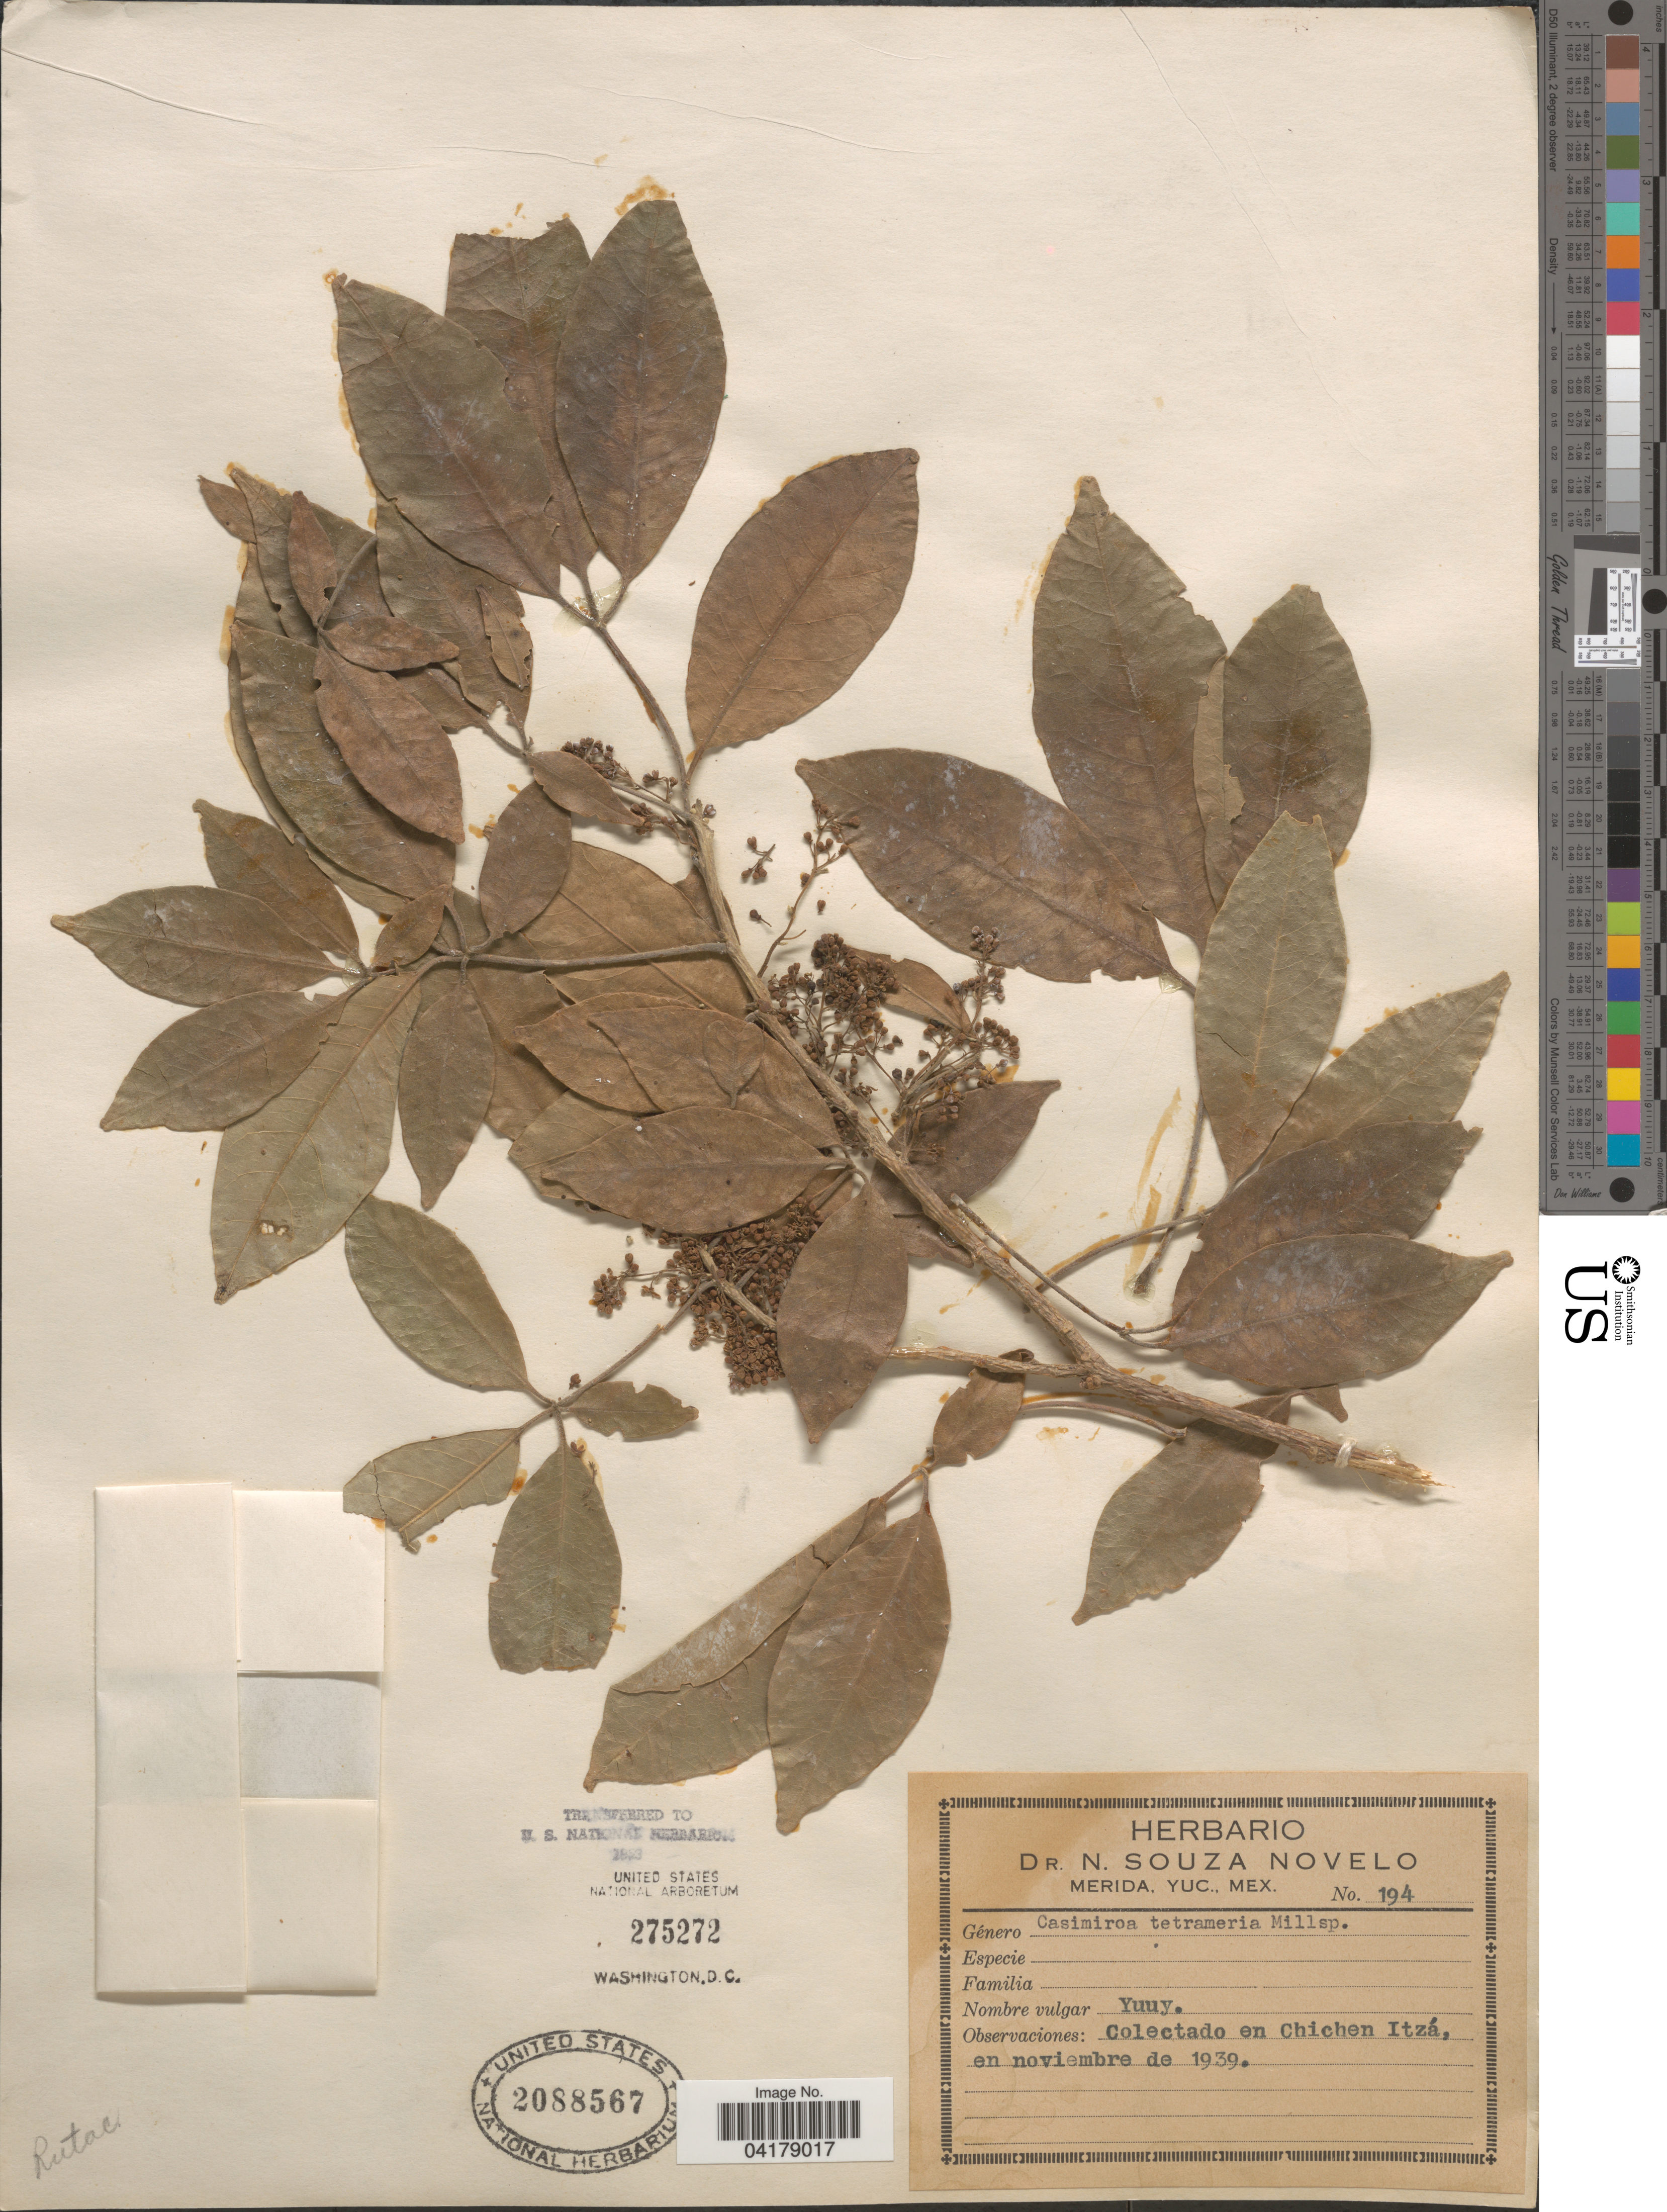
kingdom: Plantae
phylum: Tracheophyta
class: Magnoliopsida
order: Sapindales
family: Rutaceae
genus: Casimiroa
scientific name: Casimiroa tetrameria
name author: Millsp.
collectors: N. Souza Novelo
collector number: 194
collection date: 1939-11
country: Mexico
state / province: Yucatán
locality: Chichen Itzá.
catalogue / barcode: US 2088567